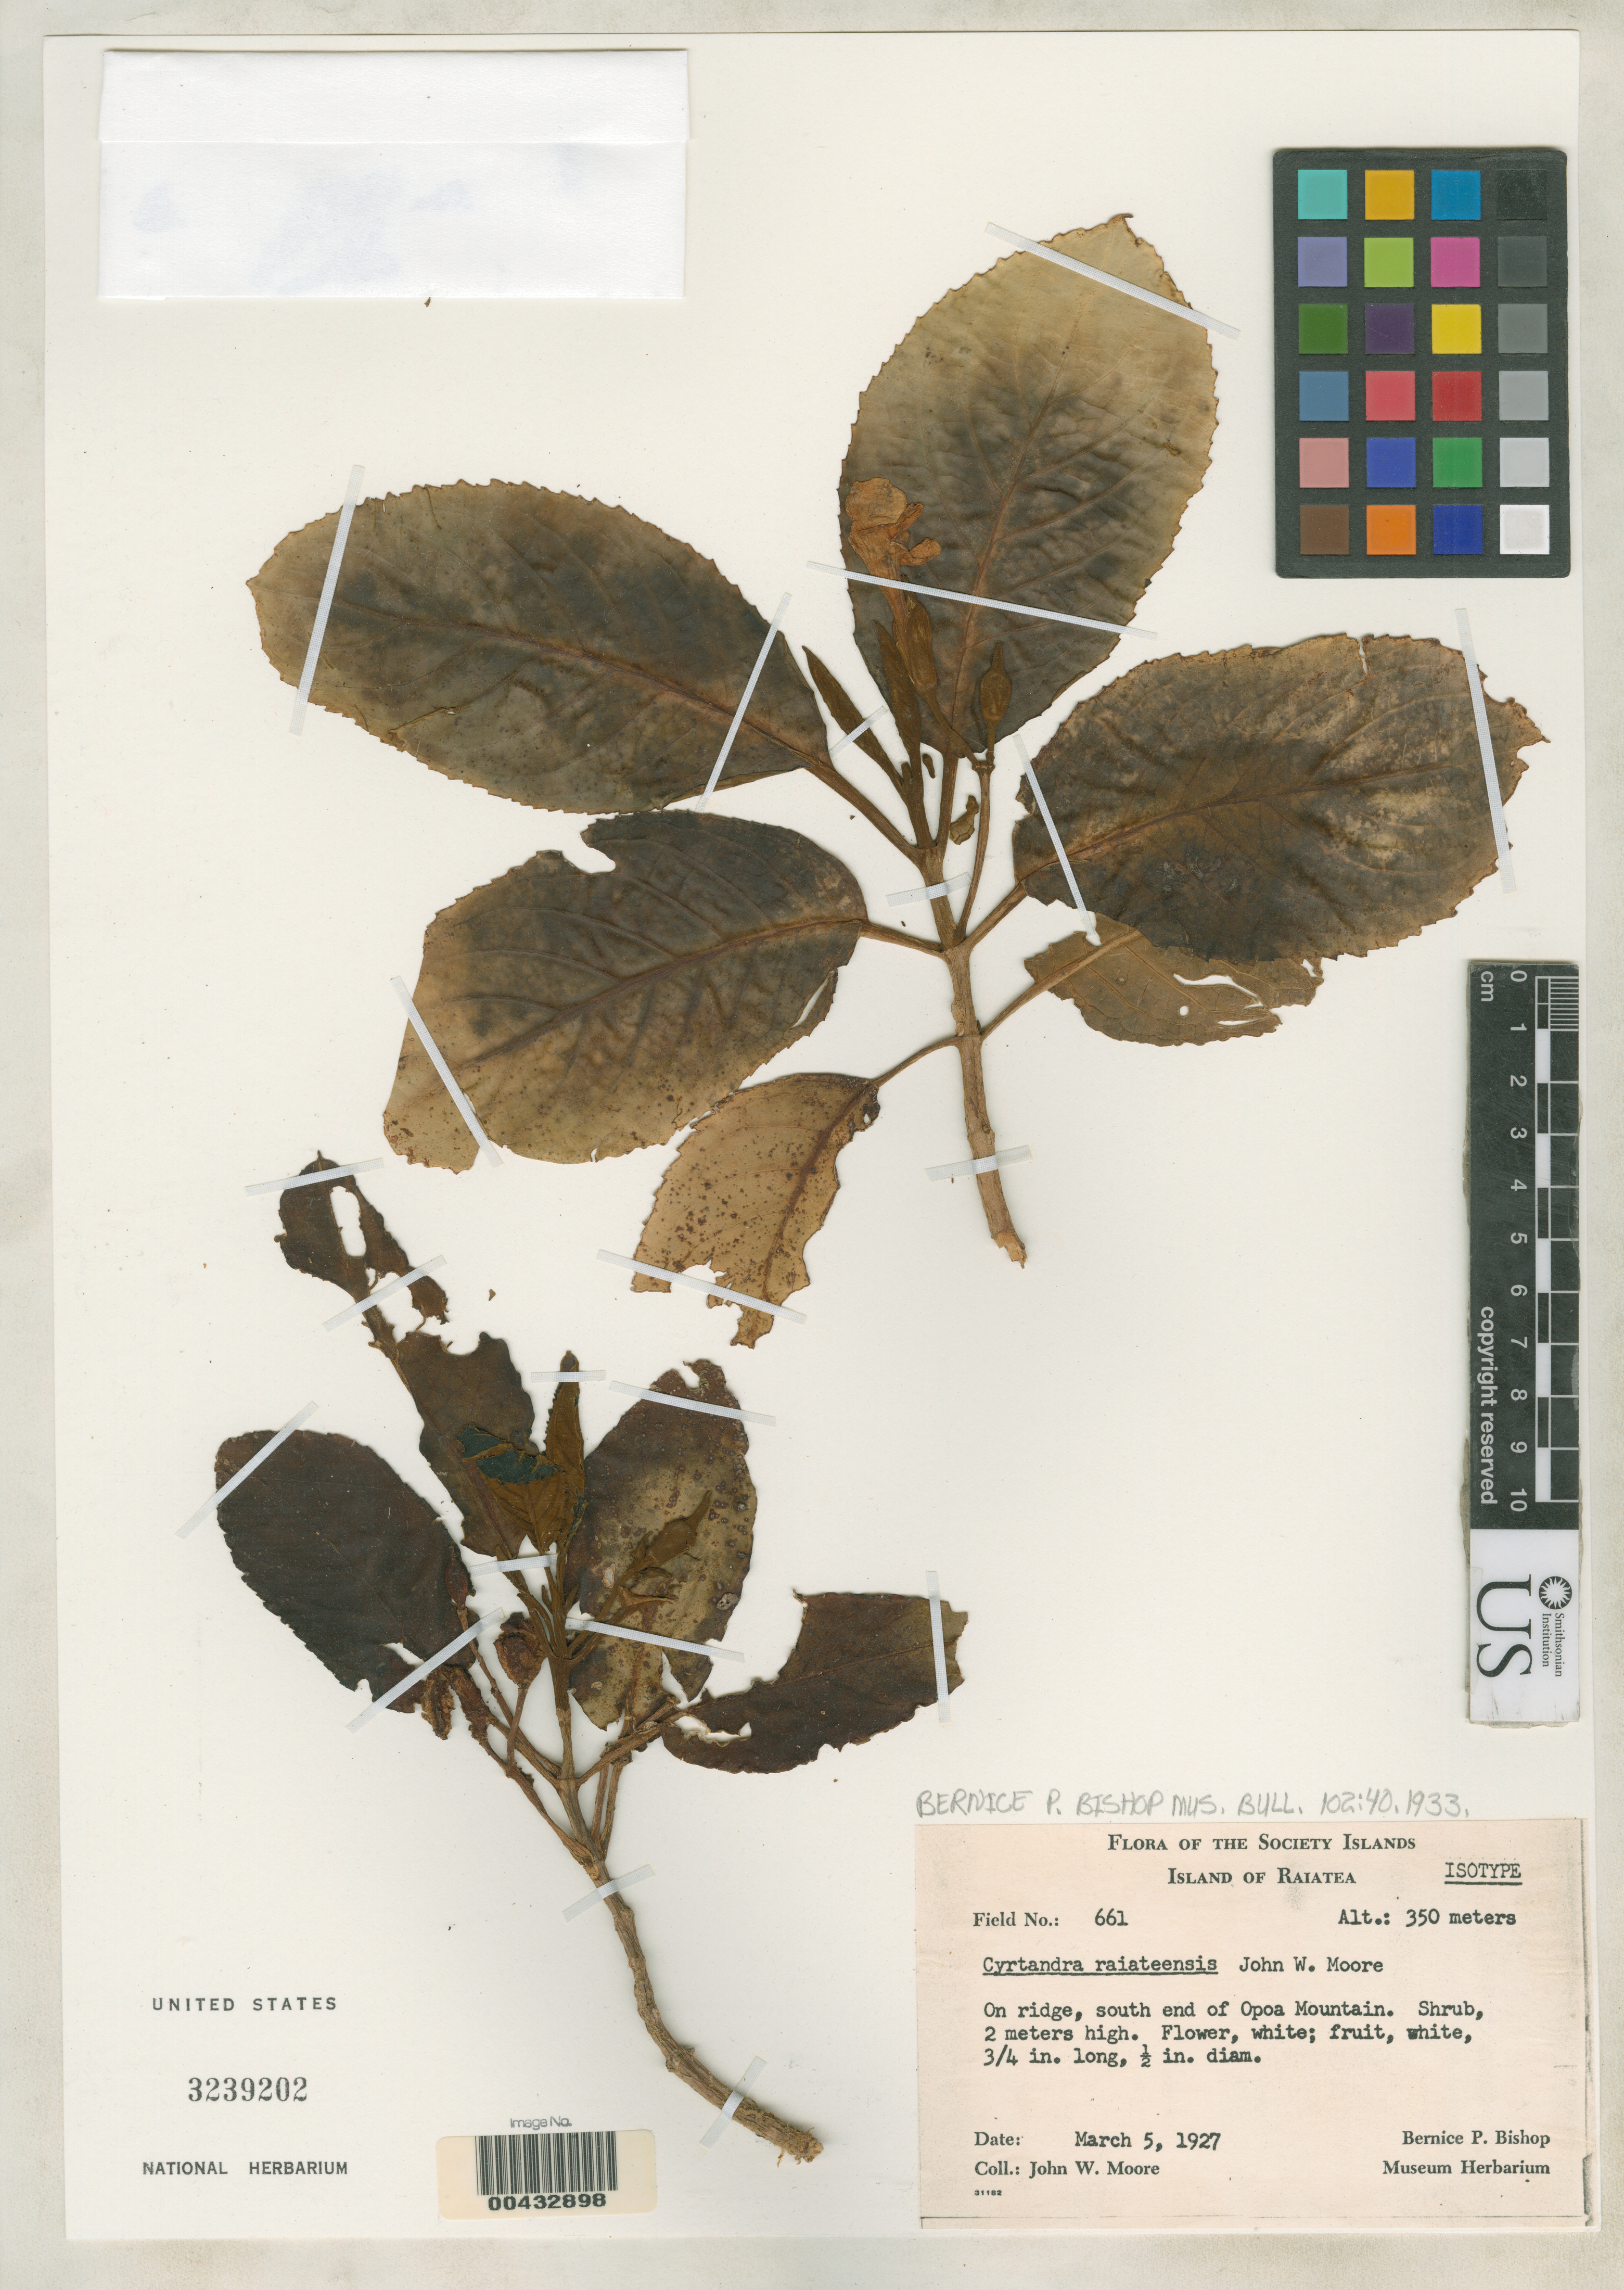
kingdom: Plantae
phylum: Tracheophyta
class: Magnoliopsida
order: Lamiales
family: Gesneriaceae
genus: Cyrtandra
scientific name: Cyrtandra raiateensis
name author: J.W. Moore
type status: Isotype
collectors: J. W. Moore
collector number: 661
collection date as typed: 05 Mar 1927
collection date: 1927-03-05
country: French Polynesia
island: Raiatea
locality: Ridge S end of Opoa Mountain.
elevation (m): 350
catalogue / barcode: US 3239202